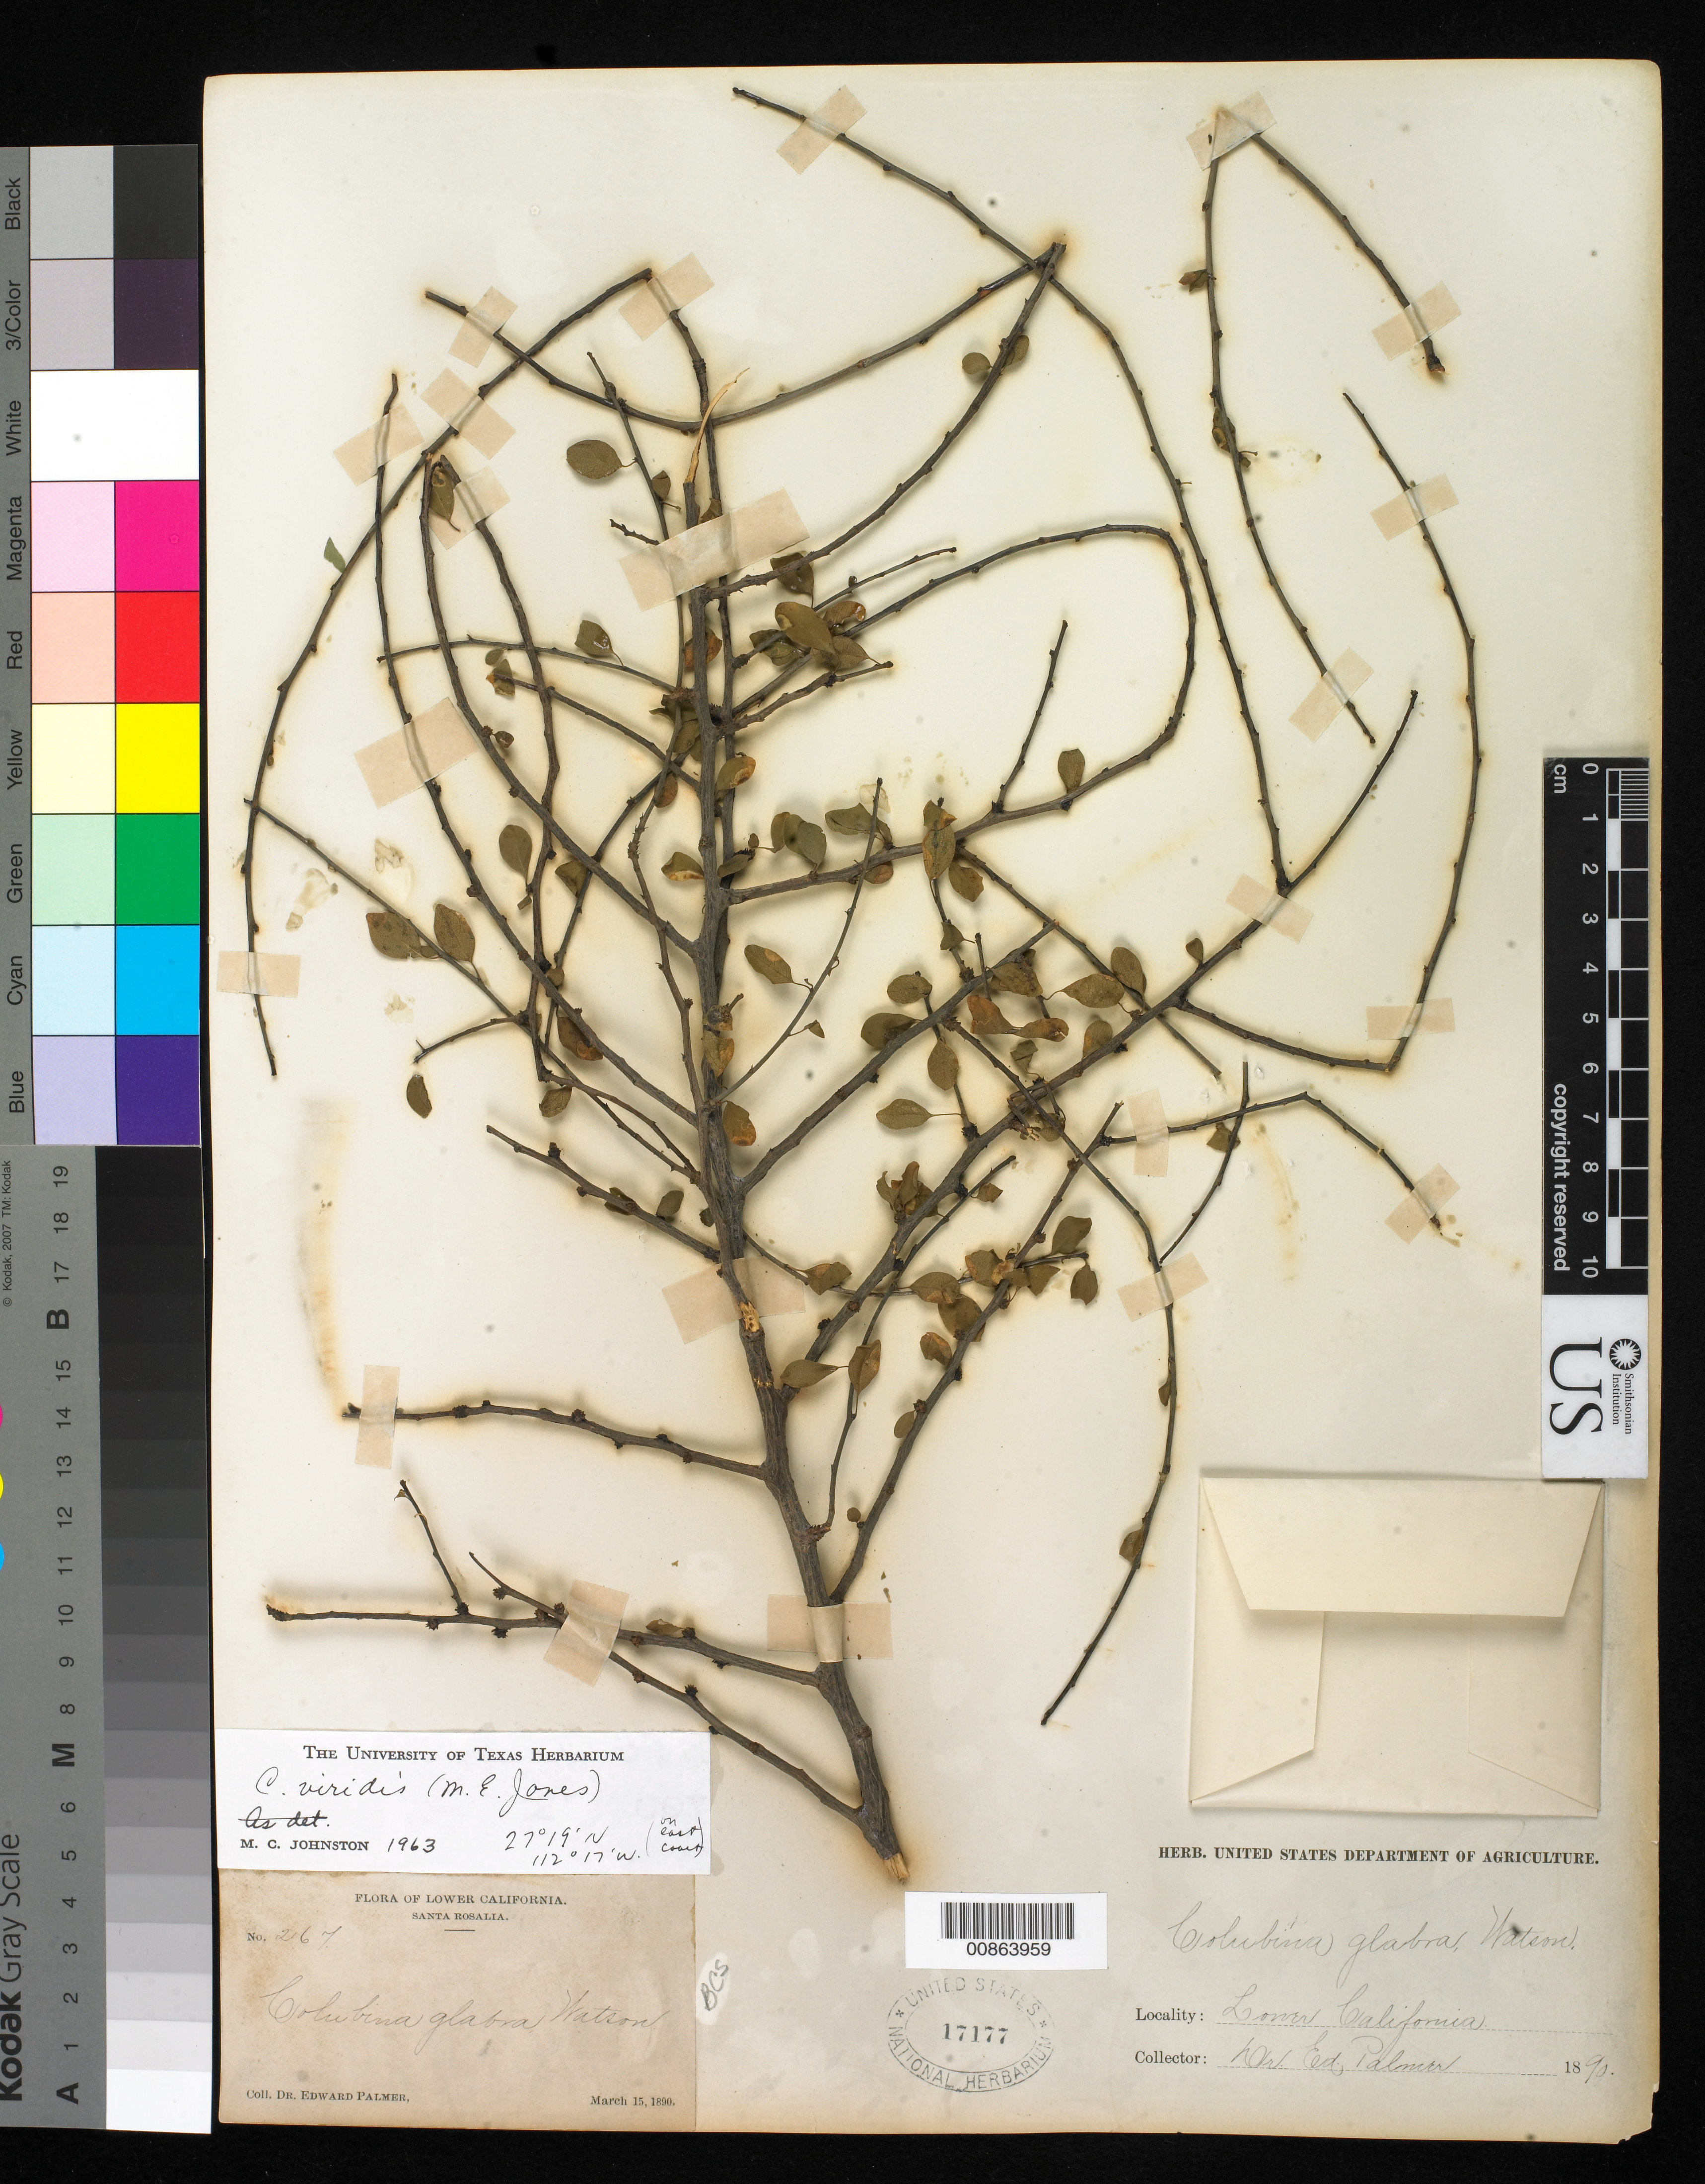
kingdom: Plantae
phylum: Tracheophyta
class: Magnoliopsida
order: Rosales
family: Rhamnaceae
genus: Colubrina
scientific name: Colubrina viridis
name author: (M.E. Jones) M.C. Johnst.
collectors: E. Palmer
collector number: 267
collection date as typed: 15 Mar 1890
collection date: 1890-03-15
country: Mexico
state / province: Baja California Sur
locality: Santa Rosalia, Baja California Sur (on east coast).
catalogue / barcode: US 17177